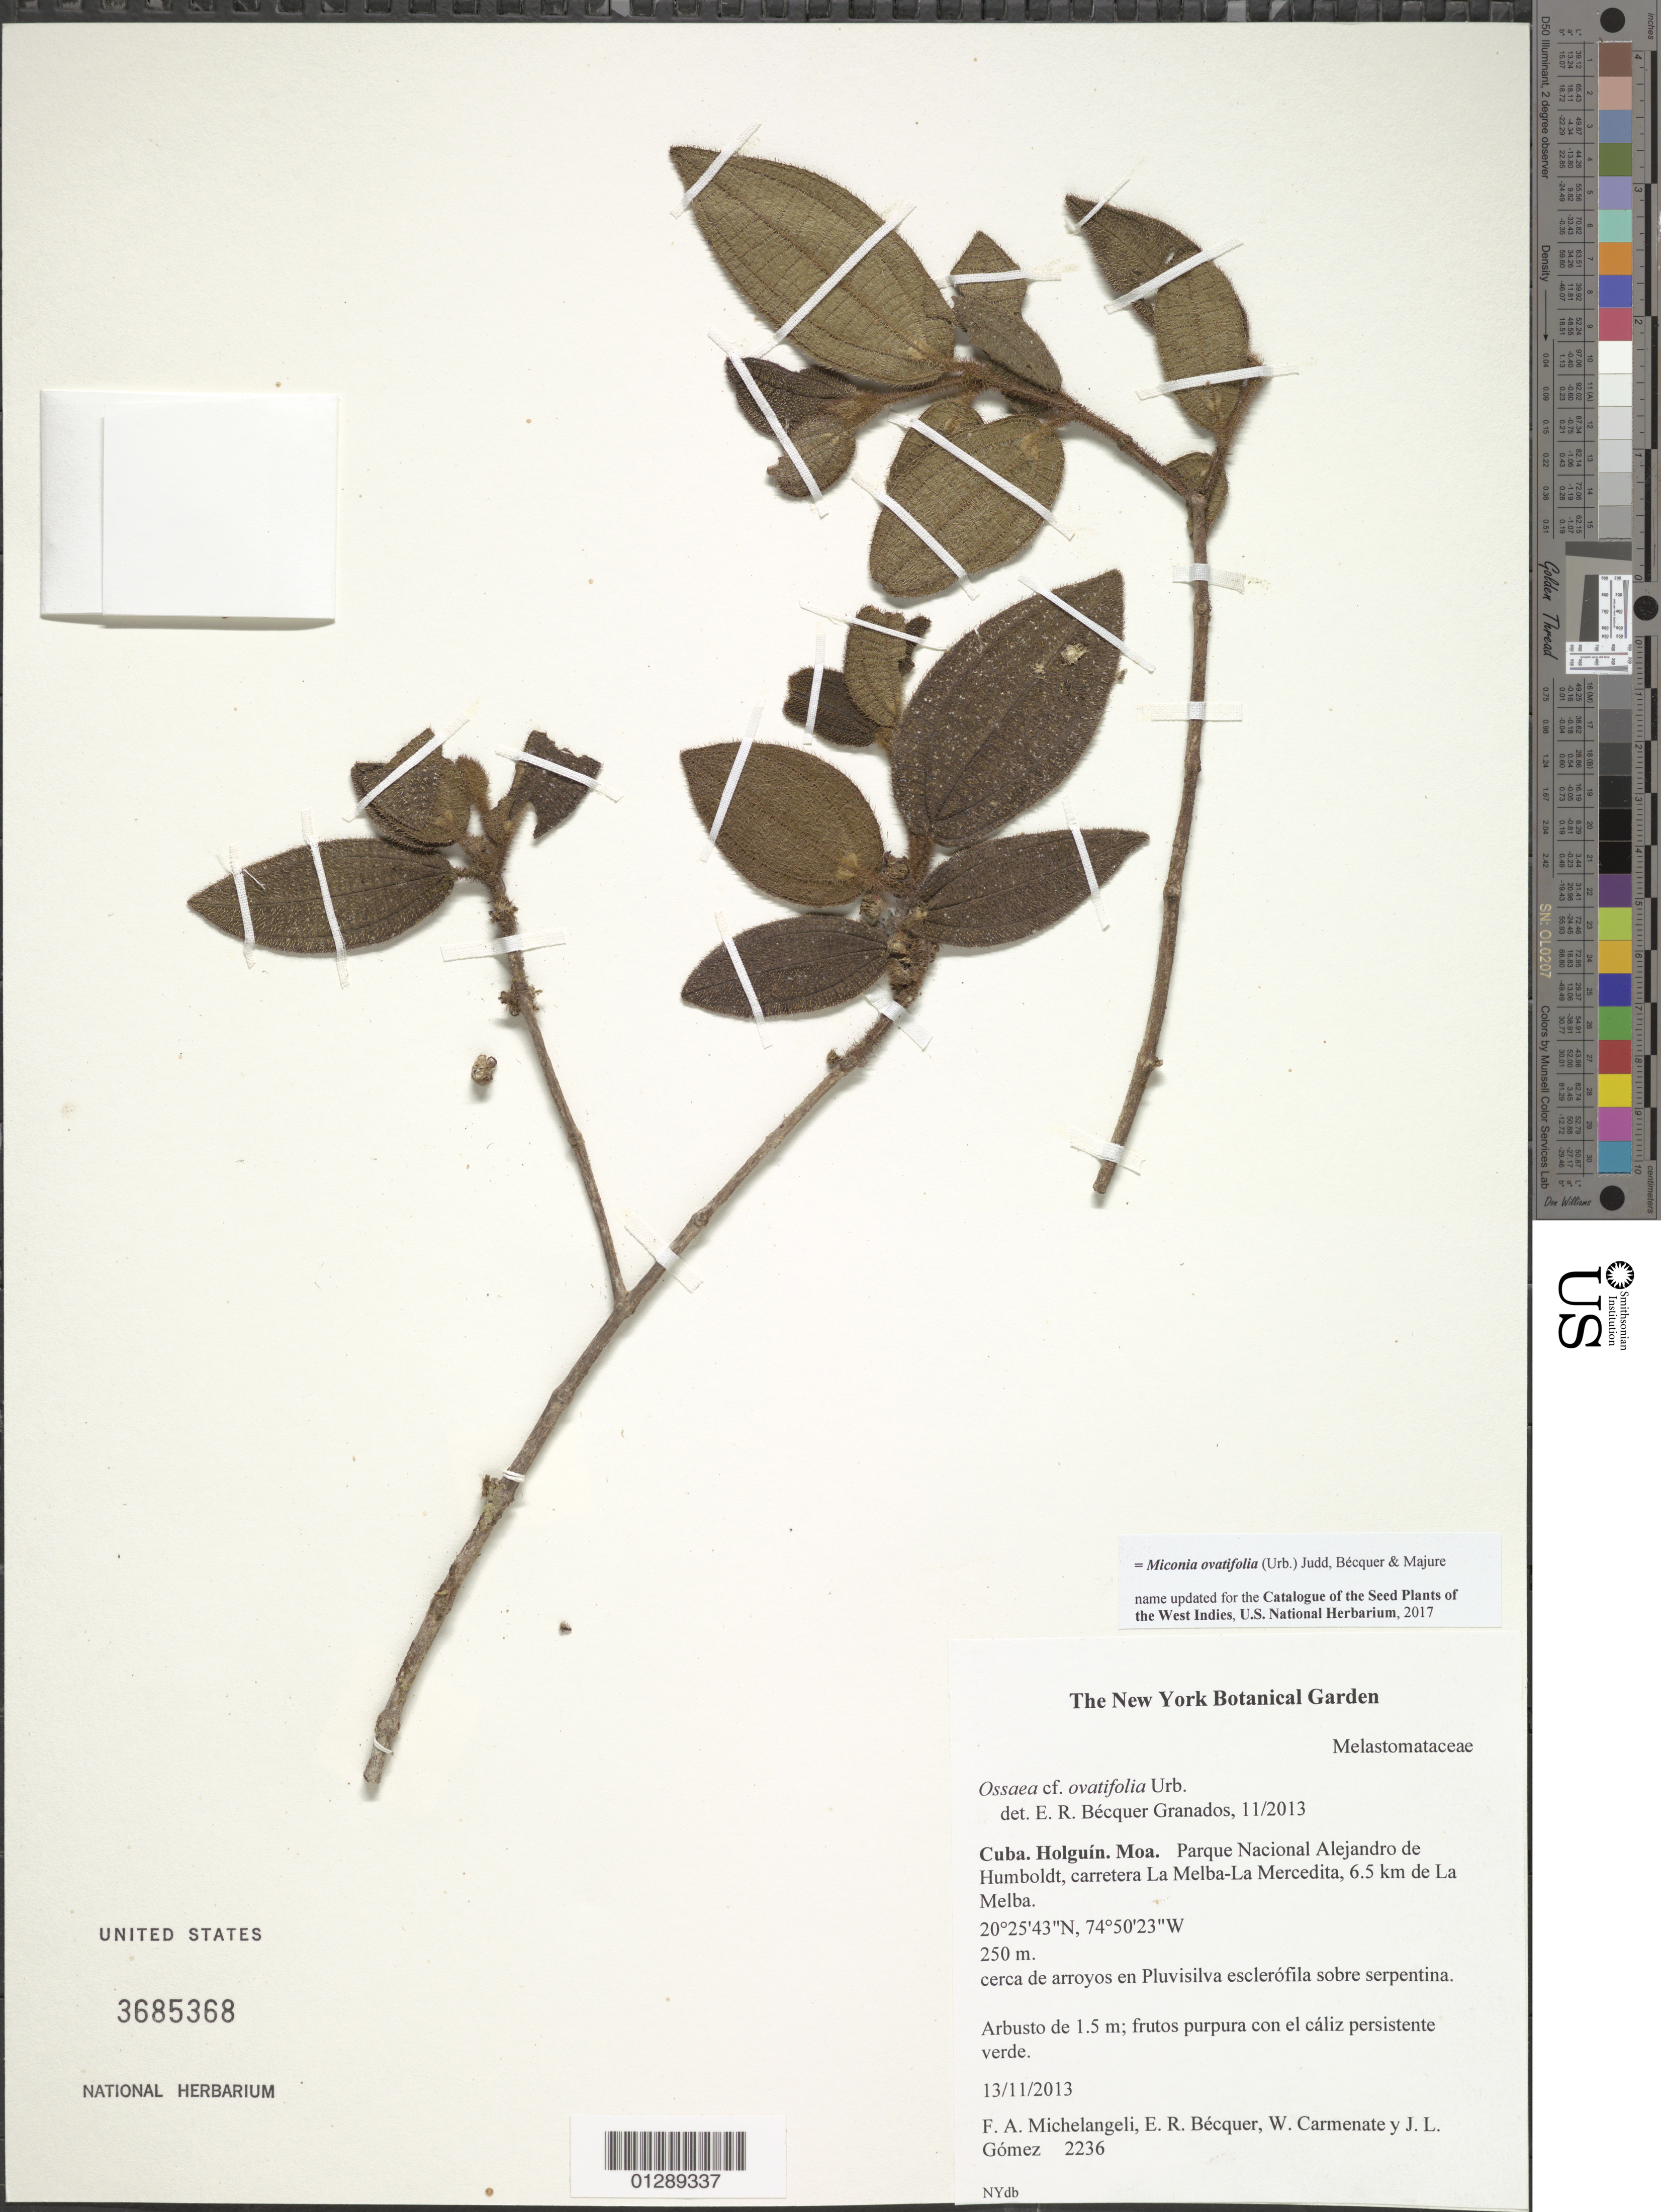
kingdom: Plantae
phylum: Tracheophyta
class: Magnoliopsida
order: Myrtales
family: Melastomataceae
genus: Miconia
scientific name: Miconia ovatifolia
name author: (Urb.) Judd et al.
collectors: F. A. Michelangeli, E. R. Bécquer Granados, W. Carmenate & J. Gomez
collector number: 2236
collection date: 2013-11-13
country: Cuba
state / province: Holguin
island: Cuba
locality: Moa. Parque Nacional Alejandro de Humboldt, carretera La Melba-La Mercedita, 6.5 km de La Melba.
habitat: Cerca de arroyos en pluvisilva esclerófila sobre serpentina.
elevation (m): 250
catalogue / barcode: US 3685368